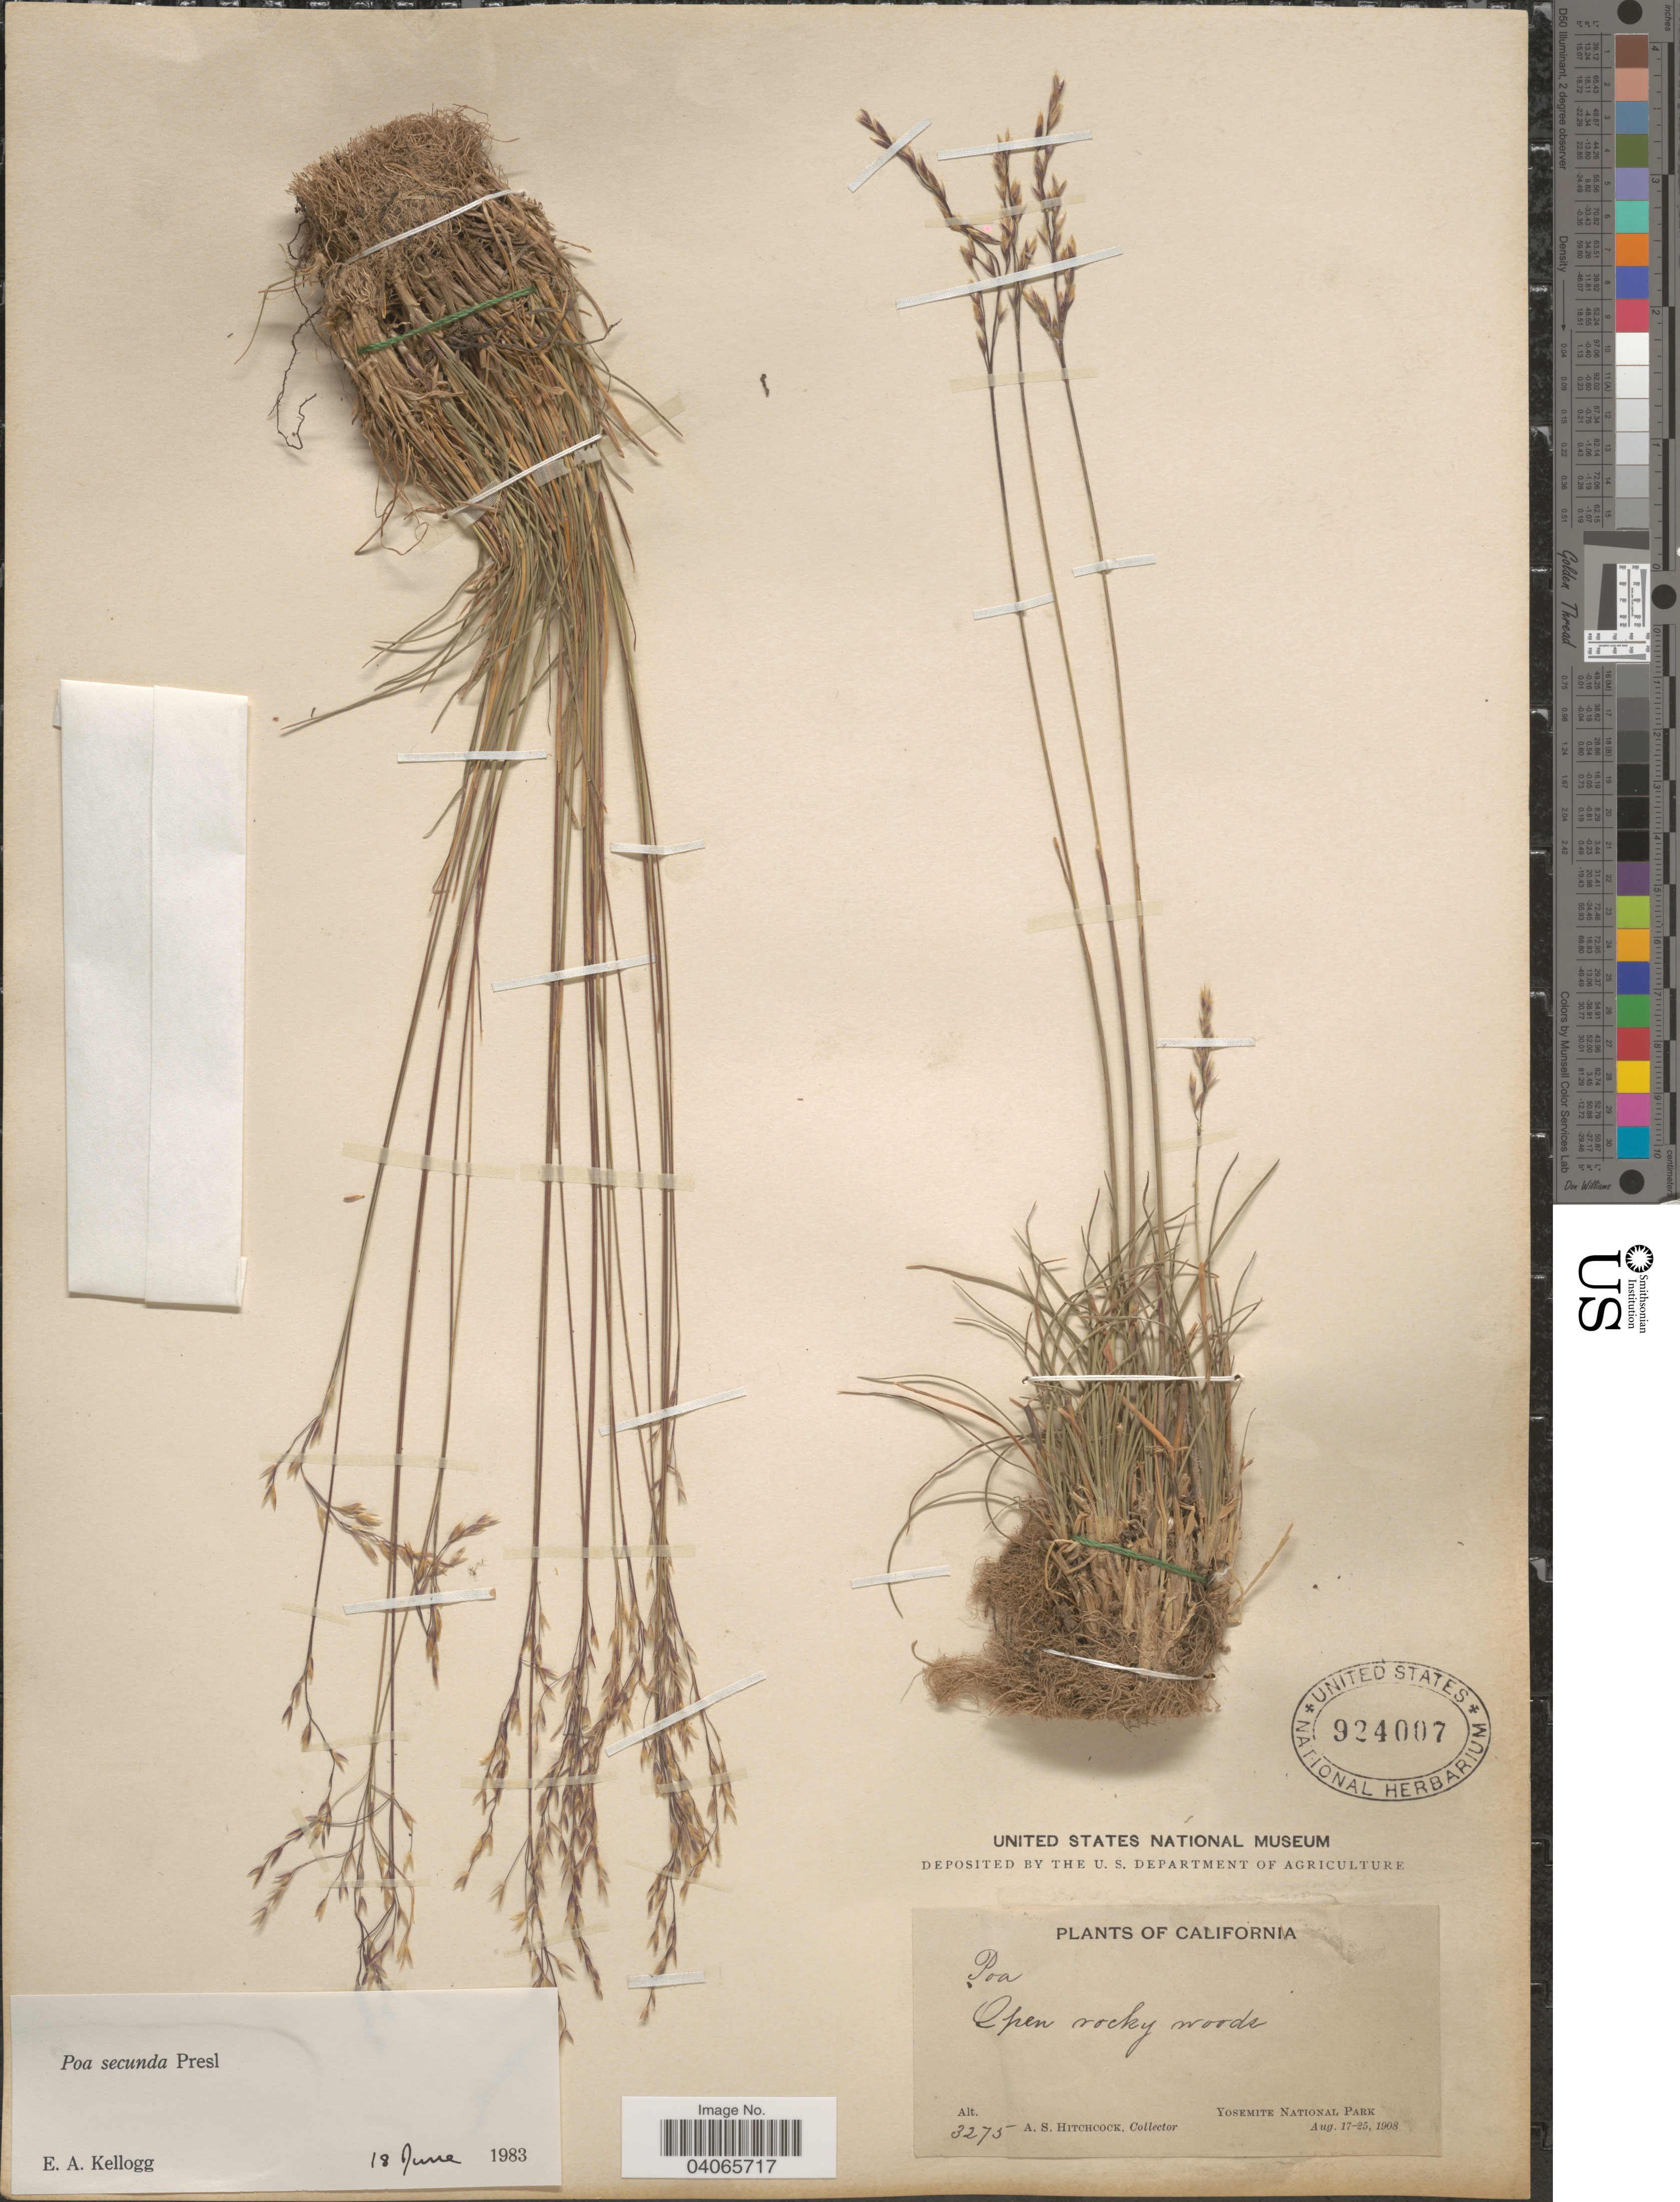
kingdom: Plantae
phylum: Tracheophyta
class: Liliopsida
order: Poales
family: Poaceae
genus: Poa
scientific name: Poa secunda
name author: J. Presl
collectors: A. S. Hitchcock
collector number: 3275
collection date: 1908-08-17/1908-08-25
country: United States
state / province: California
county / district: Mariposa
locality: Open rocky woods. Yosemite National Park.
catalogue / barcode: US 924007